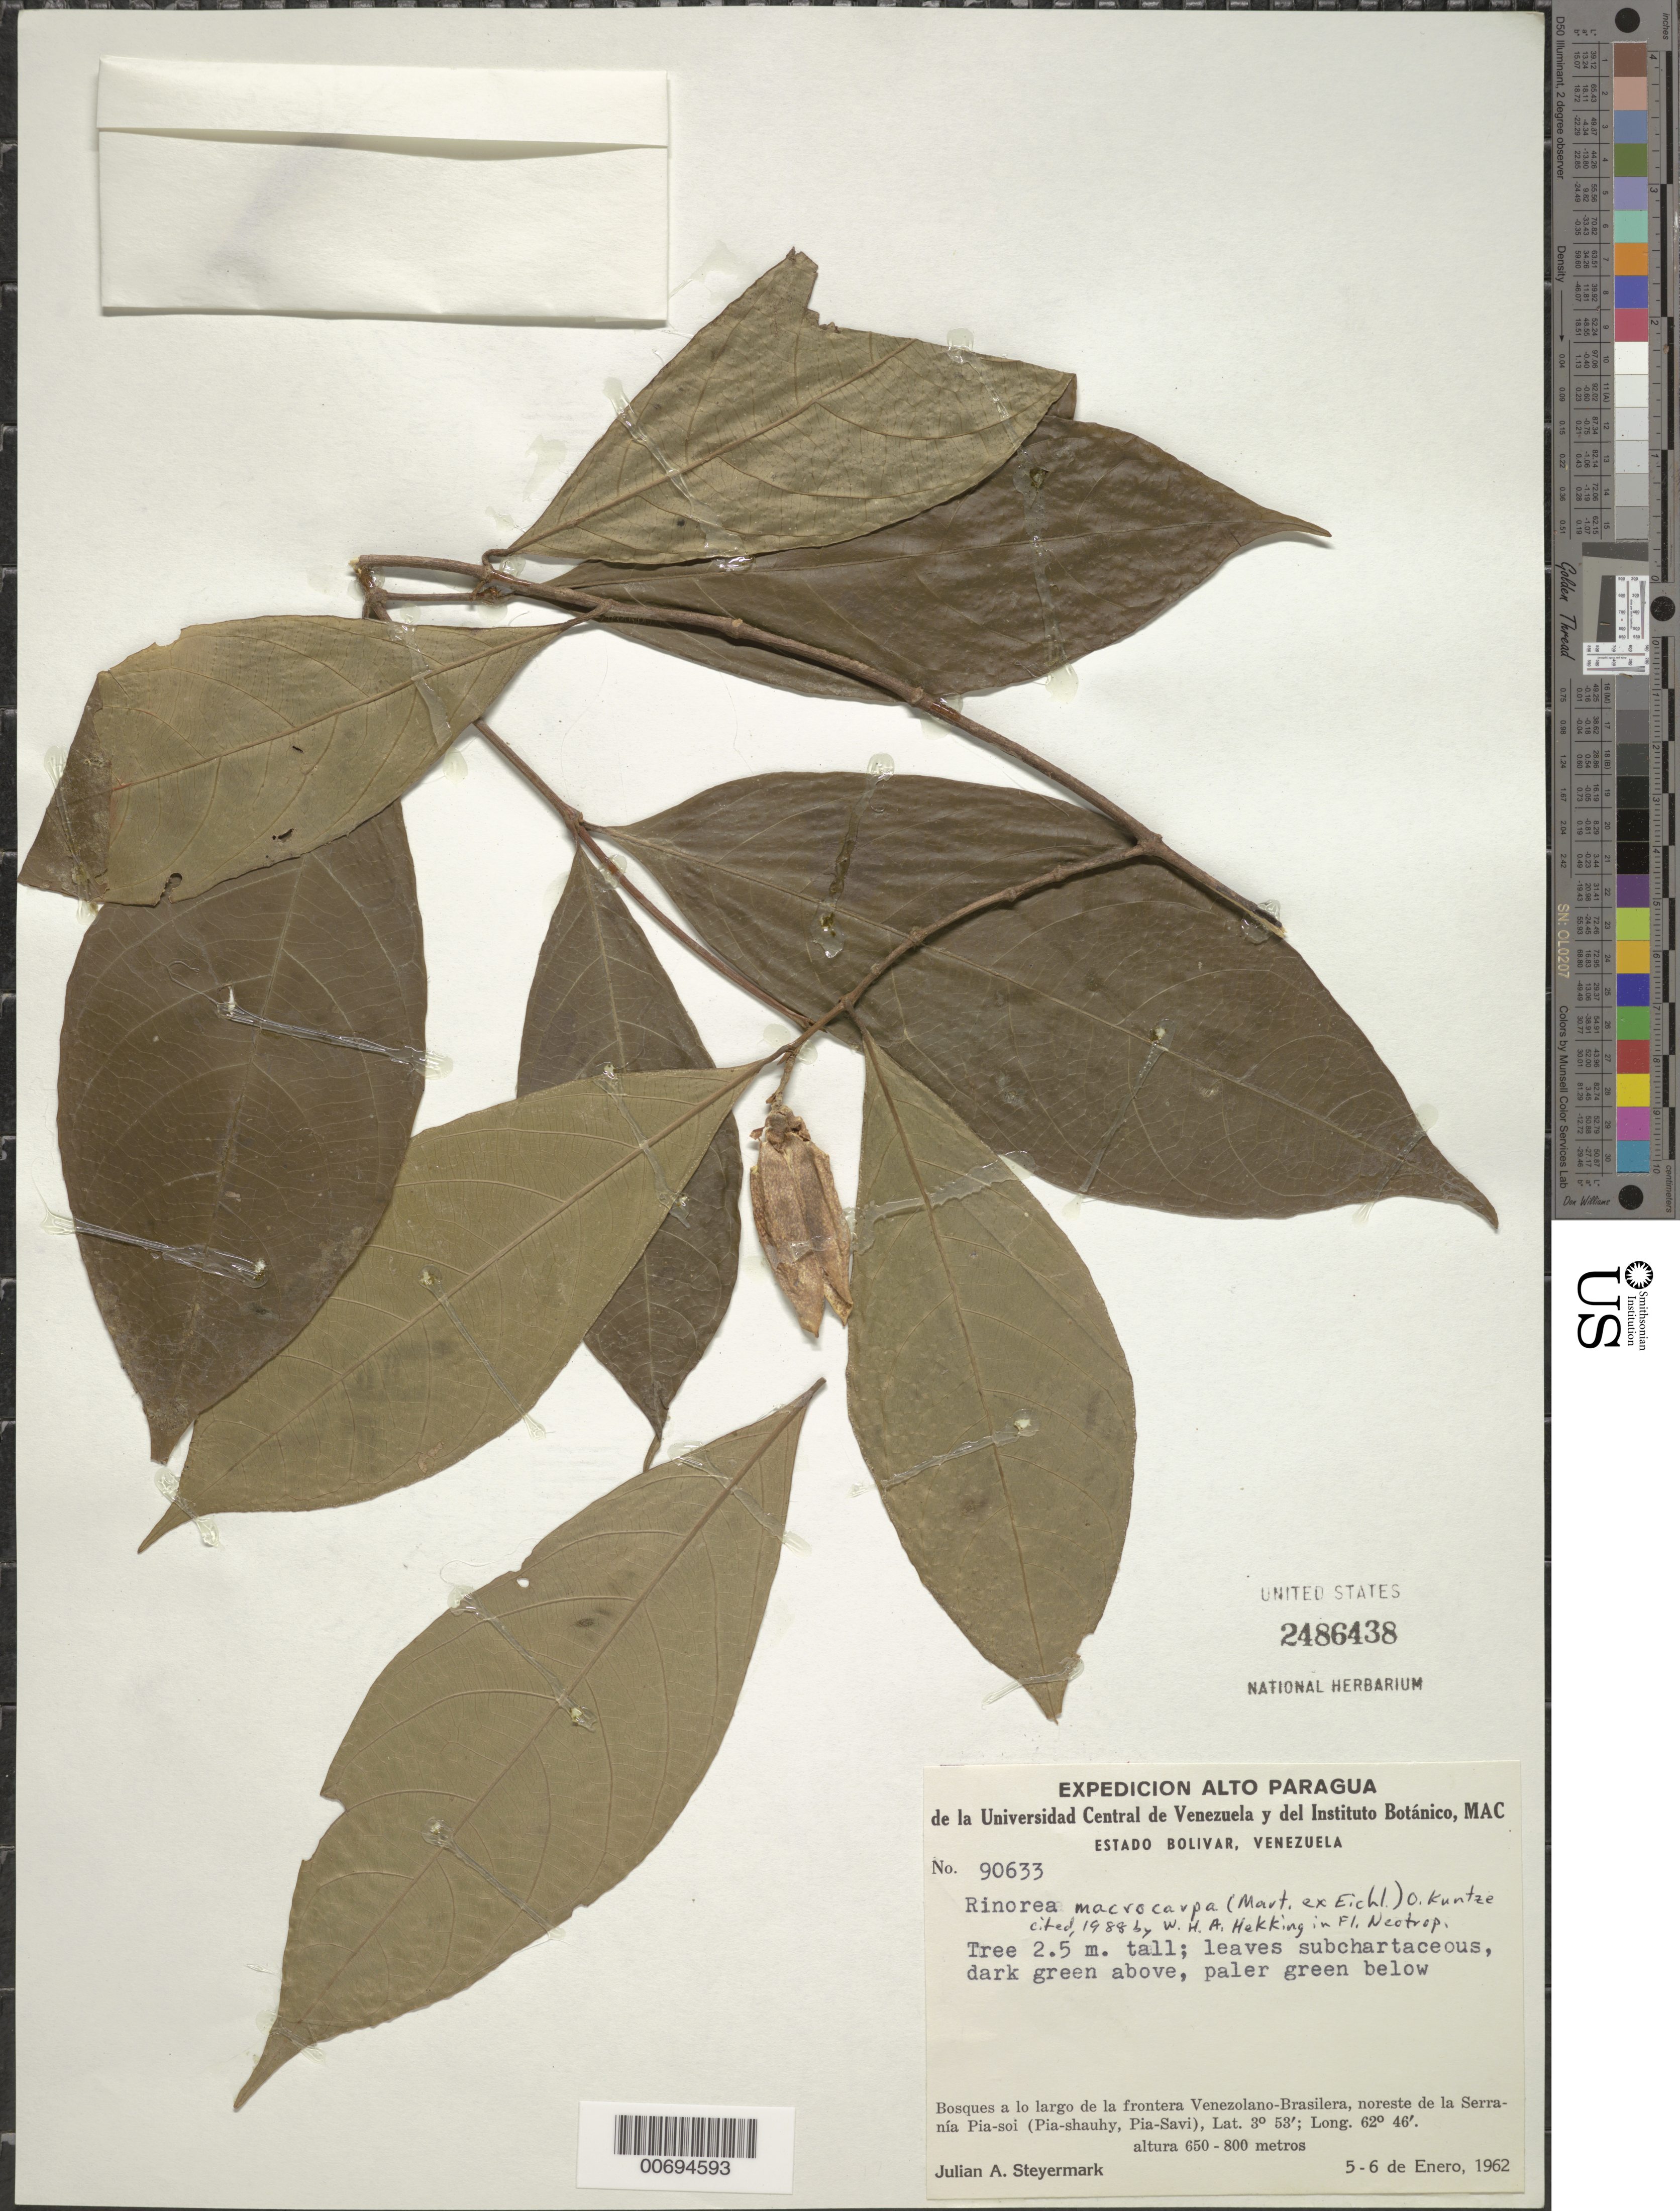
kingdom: Plantae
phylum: Tracheophyta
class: Magnoliopsida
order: Malpighiales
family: Violaceae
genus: Rinorea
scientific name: Rinorea macrocarpa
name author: (Mart. ex Eichler) Kuntze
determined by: Hekking, W. H. A.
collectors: J. Steyermark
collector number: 90633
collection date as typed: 5-Jan-62 to 6-Jan-62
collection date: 1962-01-05/1962-01-06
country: Venezuela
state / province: Bolívar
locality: Serranía Pia-soi, NE of; on Venezuela-Brazil border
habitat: Bosques a lo largo de la frontera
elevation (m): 650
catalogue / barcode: US 2486438